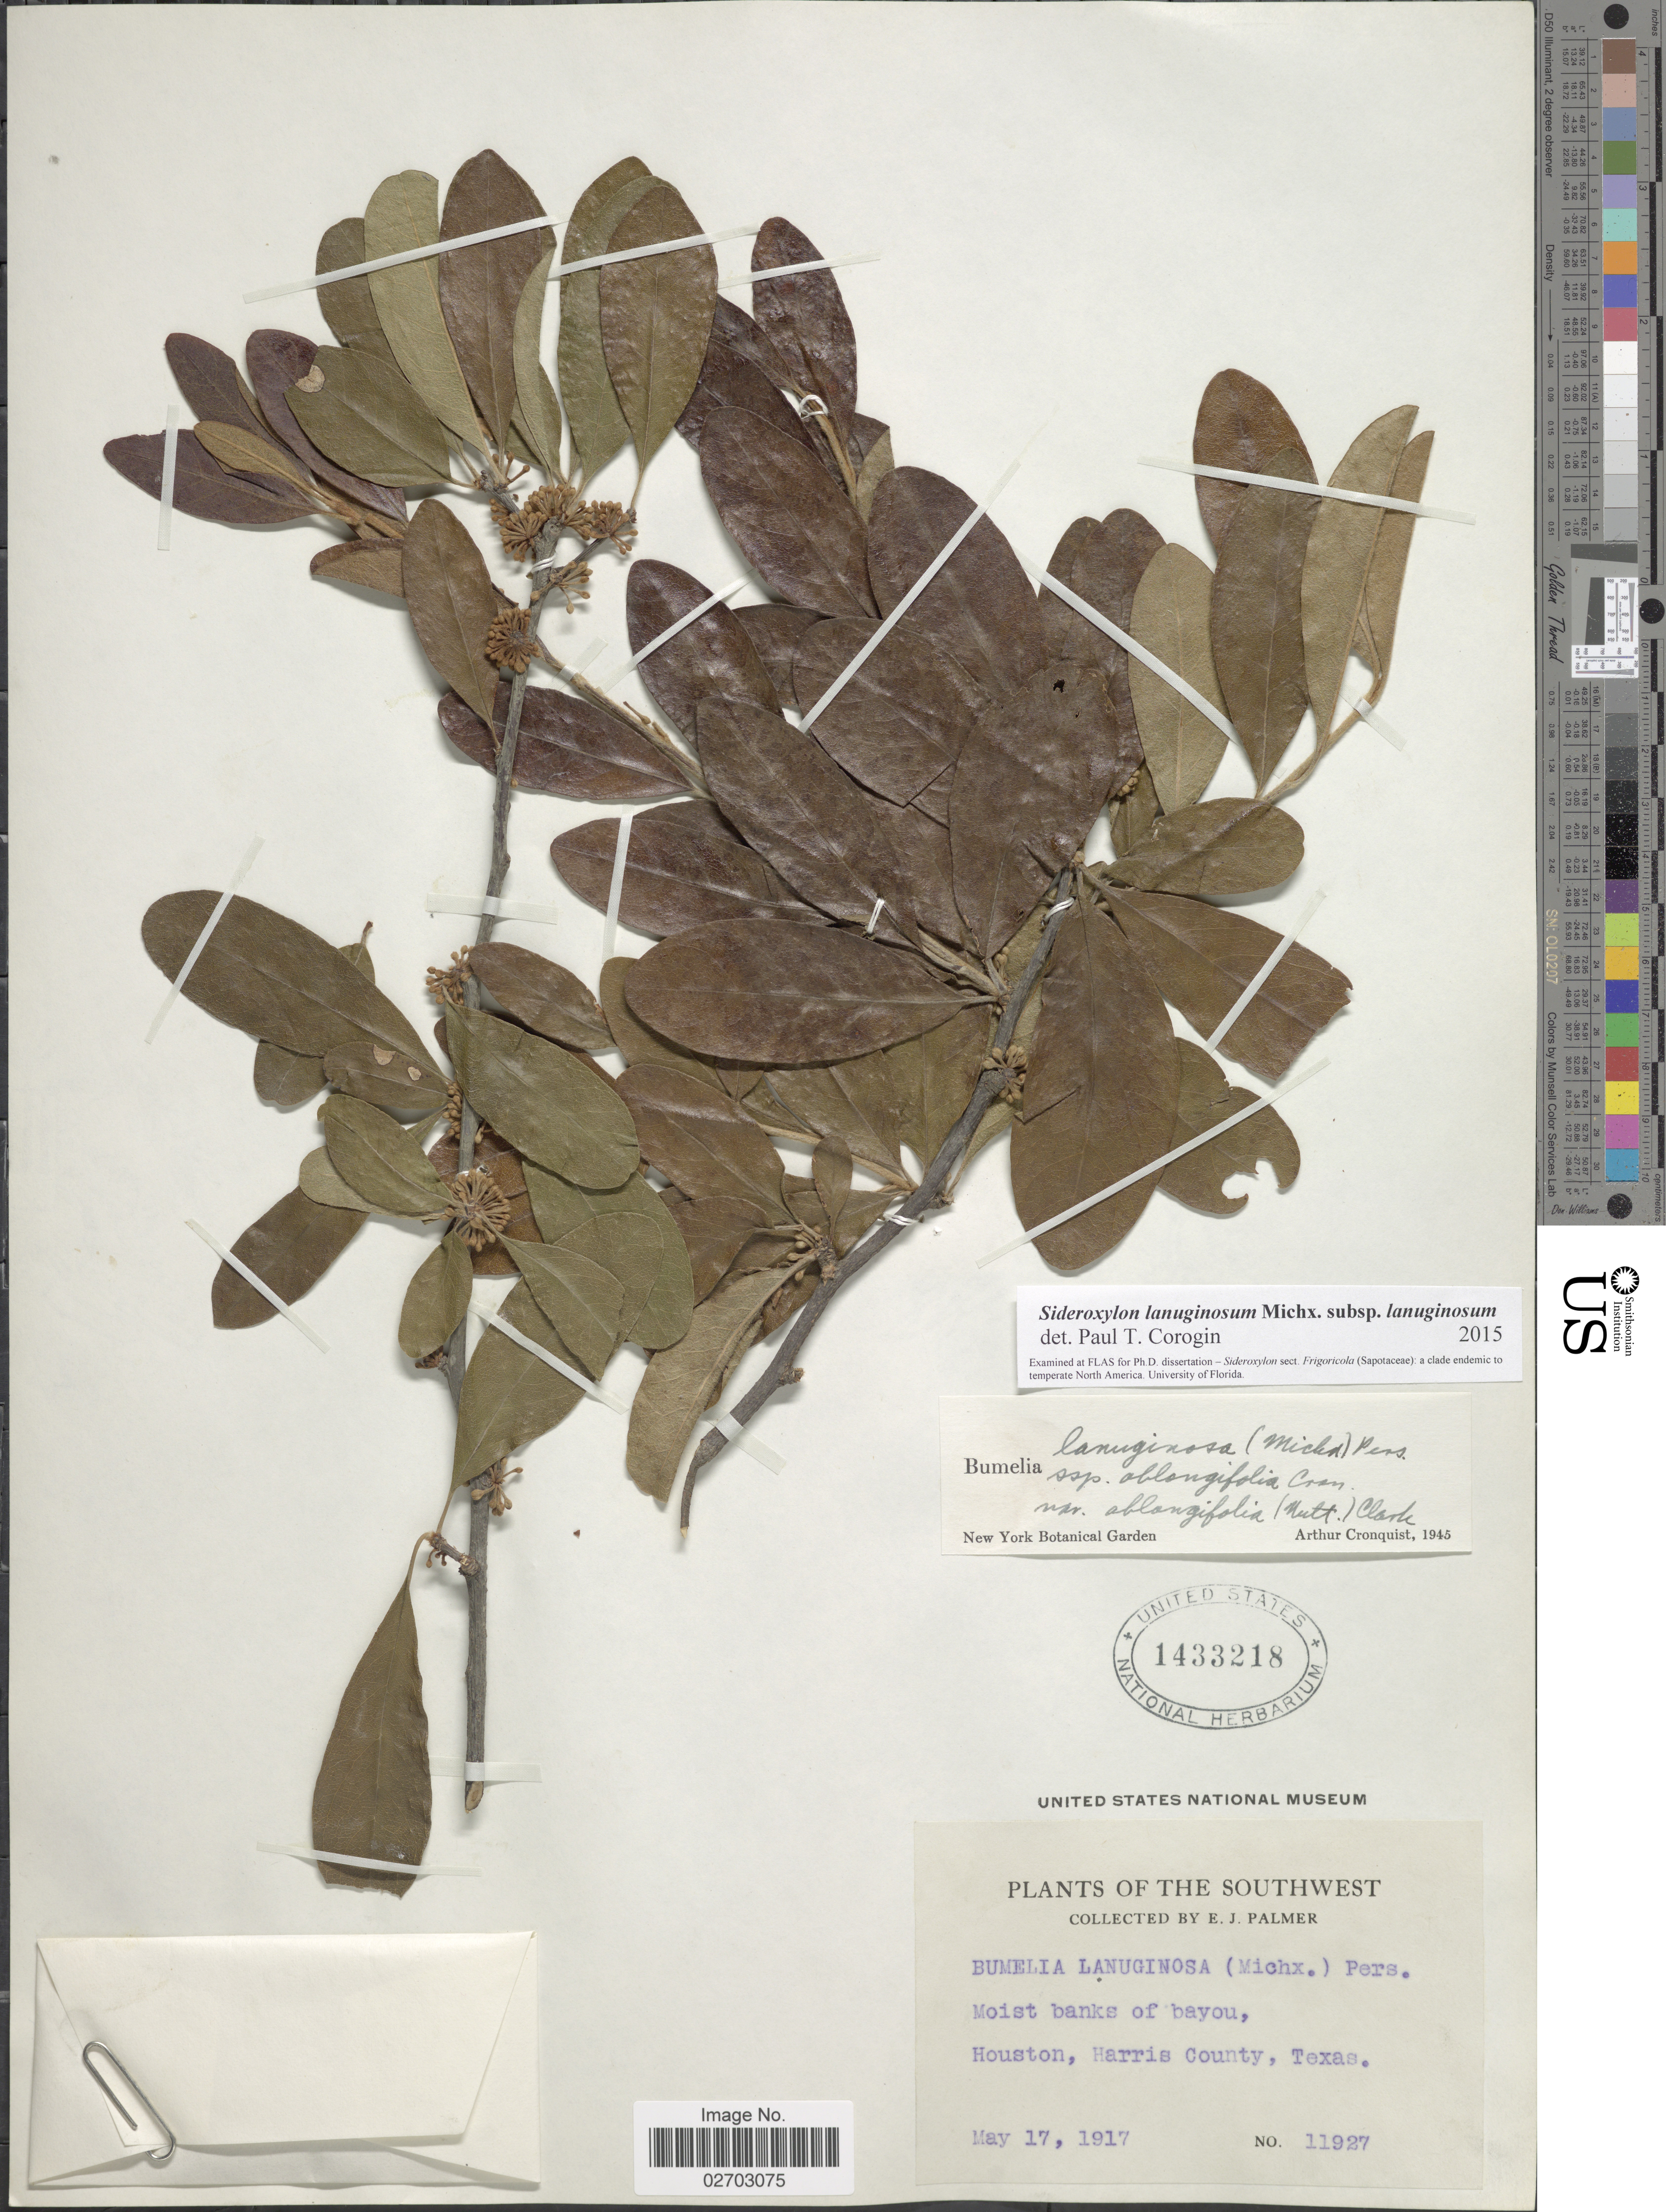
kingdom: Plantae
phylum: Tracheophyta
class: Magnoliopsida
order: Ericales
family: Sapotaceae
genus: Sideroxylon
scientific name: Sideroxylon lanuginosum subsp. lanuginosum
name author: Michx.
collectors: E. J. Palmer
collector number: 11927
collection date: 1917-05-17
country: United States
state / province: Texas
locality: Southwest, moist banks of bayou, Housotn, Harris County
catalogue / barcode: US 1433218